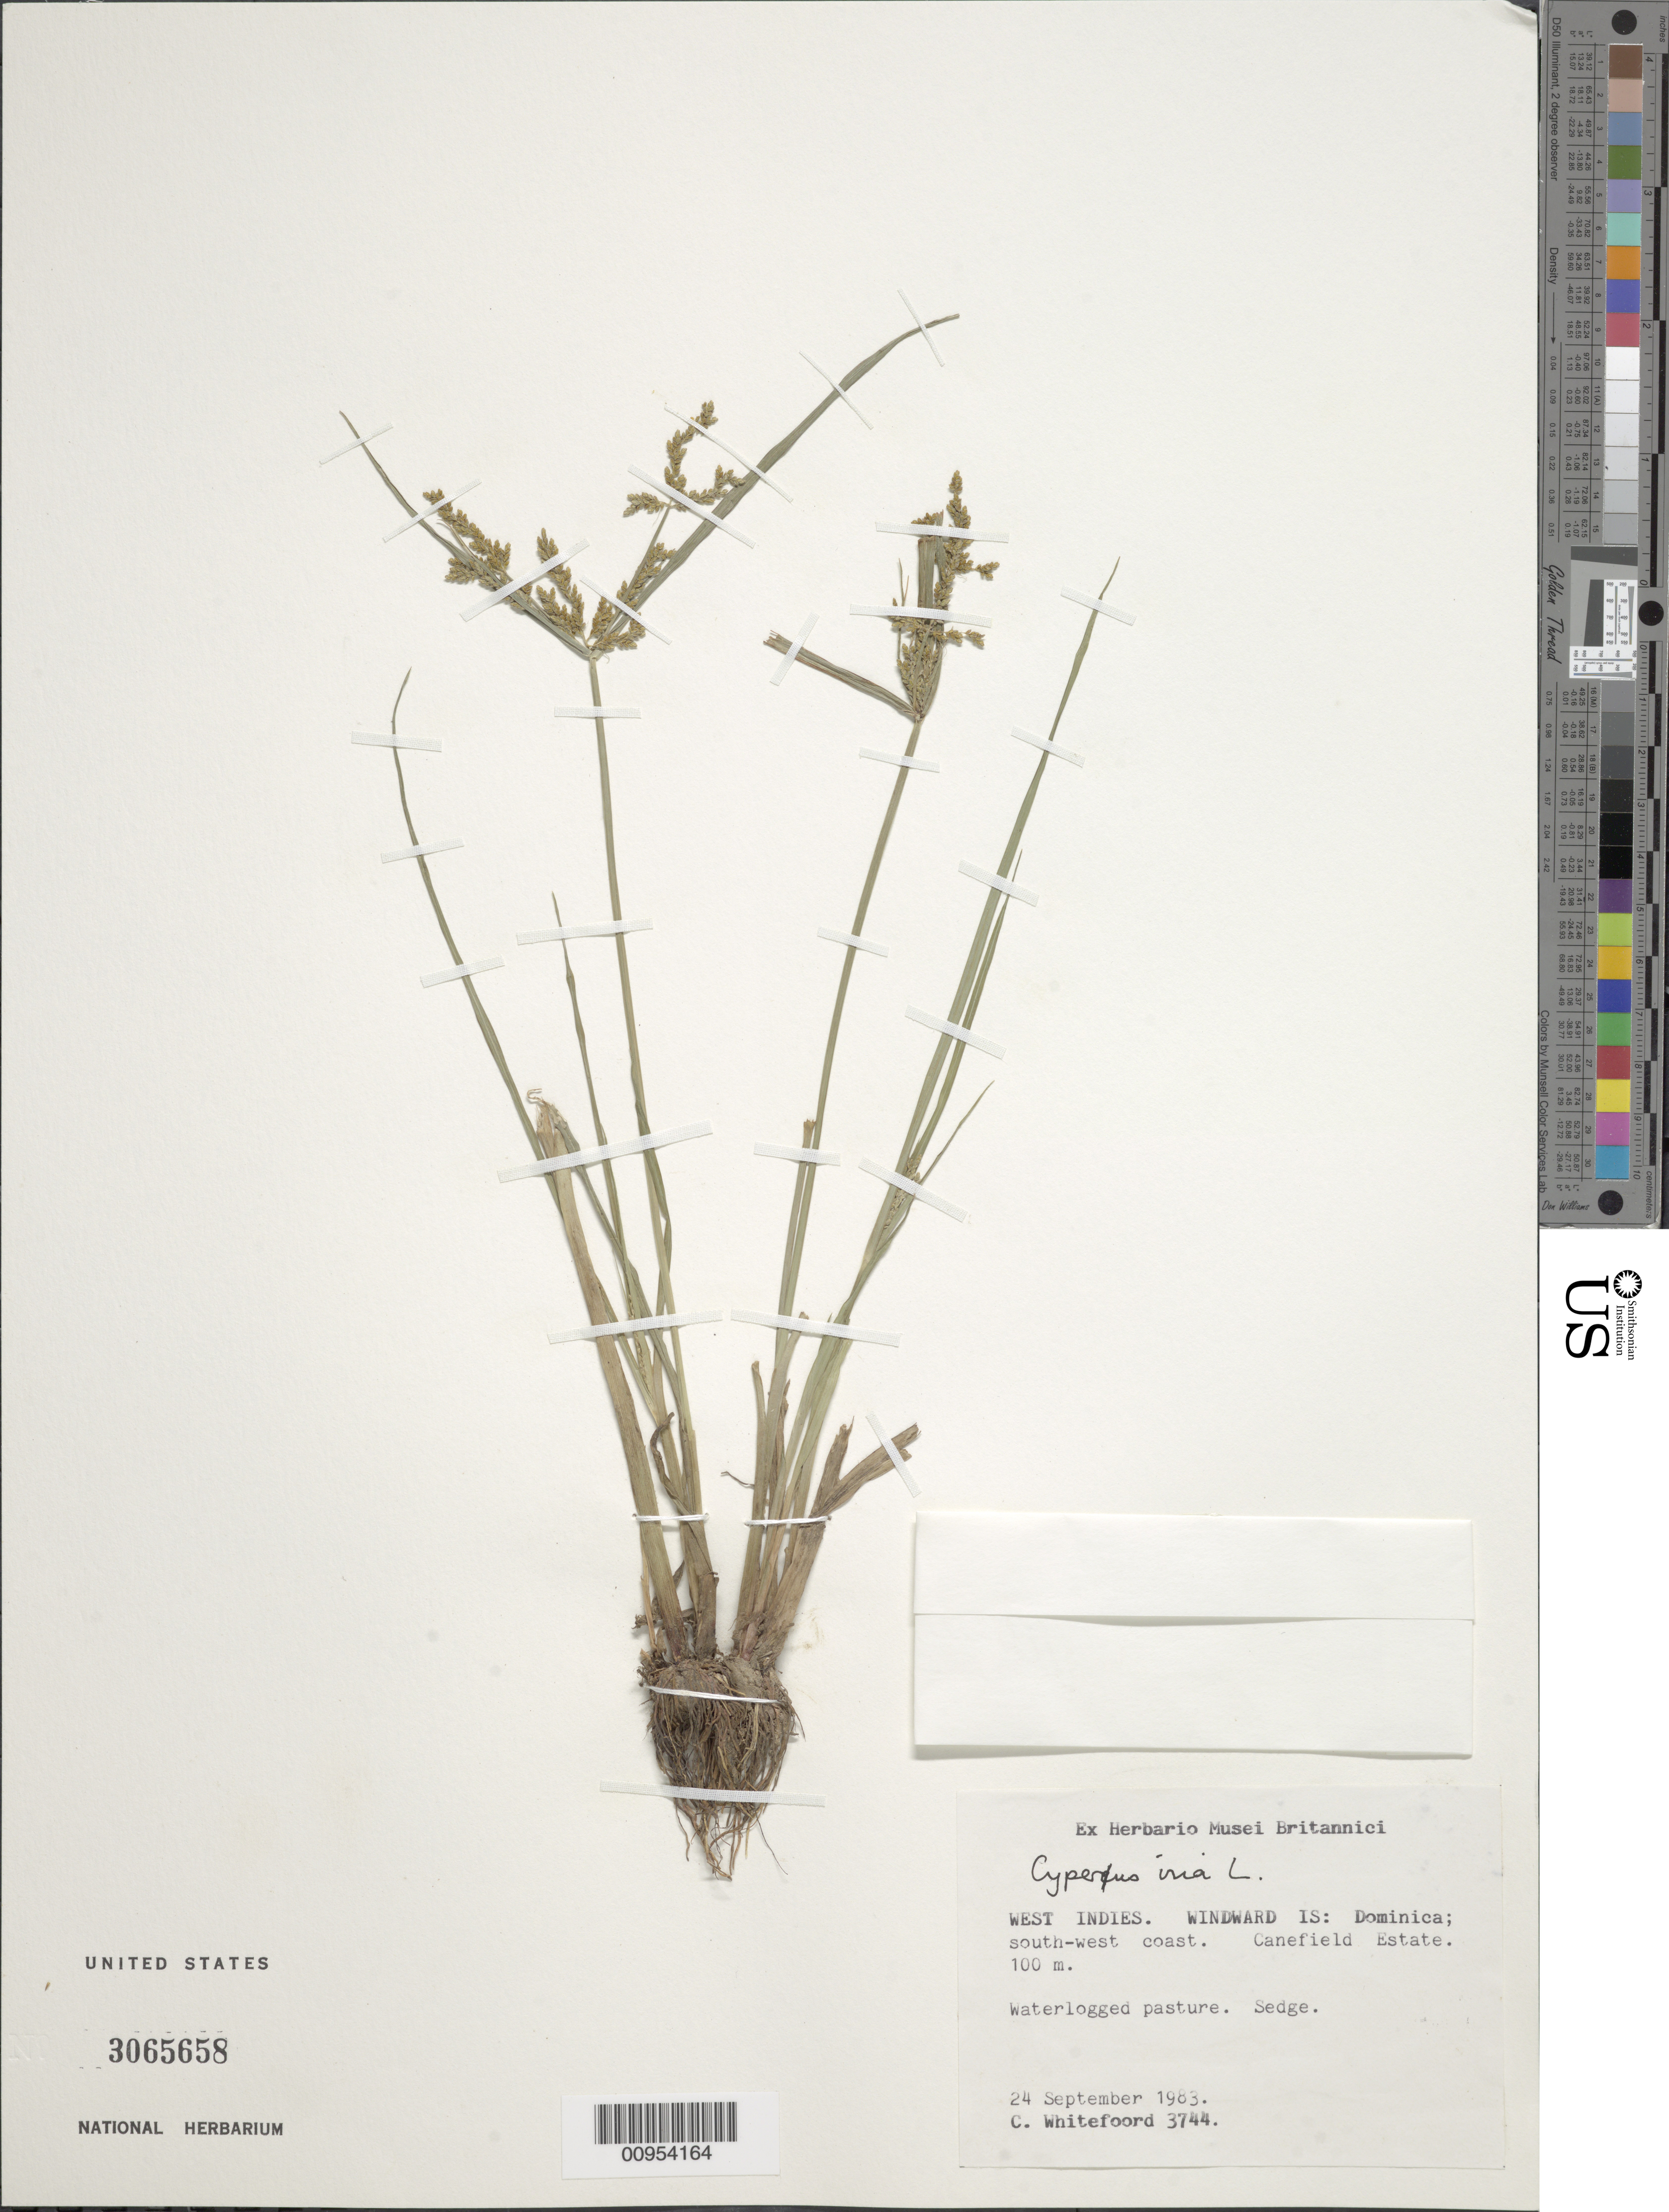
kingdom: Plantae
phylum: Tracheophyta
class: Liliopsida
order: Poales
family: Cyperaceae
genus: Cyperus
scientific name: Cyperus iria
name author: L.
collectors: C. Whitefoord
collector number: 3744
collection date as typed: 24 Sep 1983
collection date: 1983-09-24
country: Dominica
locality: South-west coast, Canefield Estate, pasture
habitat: Waterlogged pasture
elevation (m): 100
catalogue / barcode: US 3065658